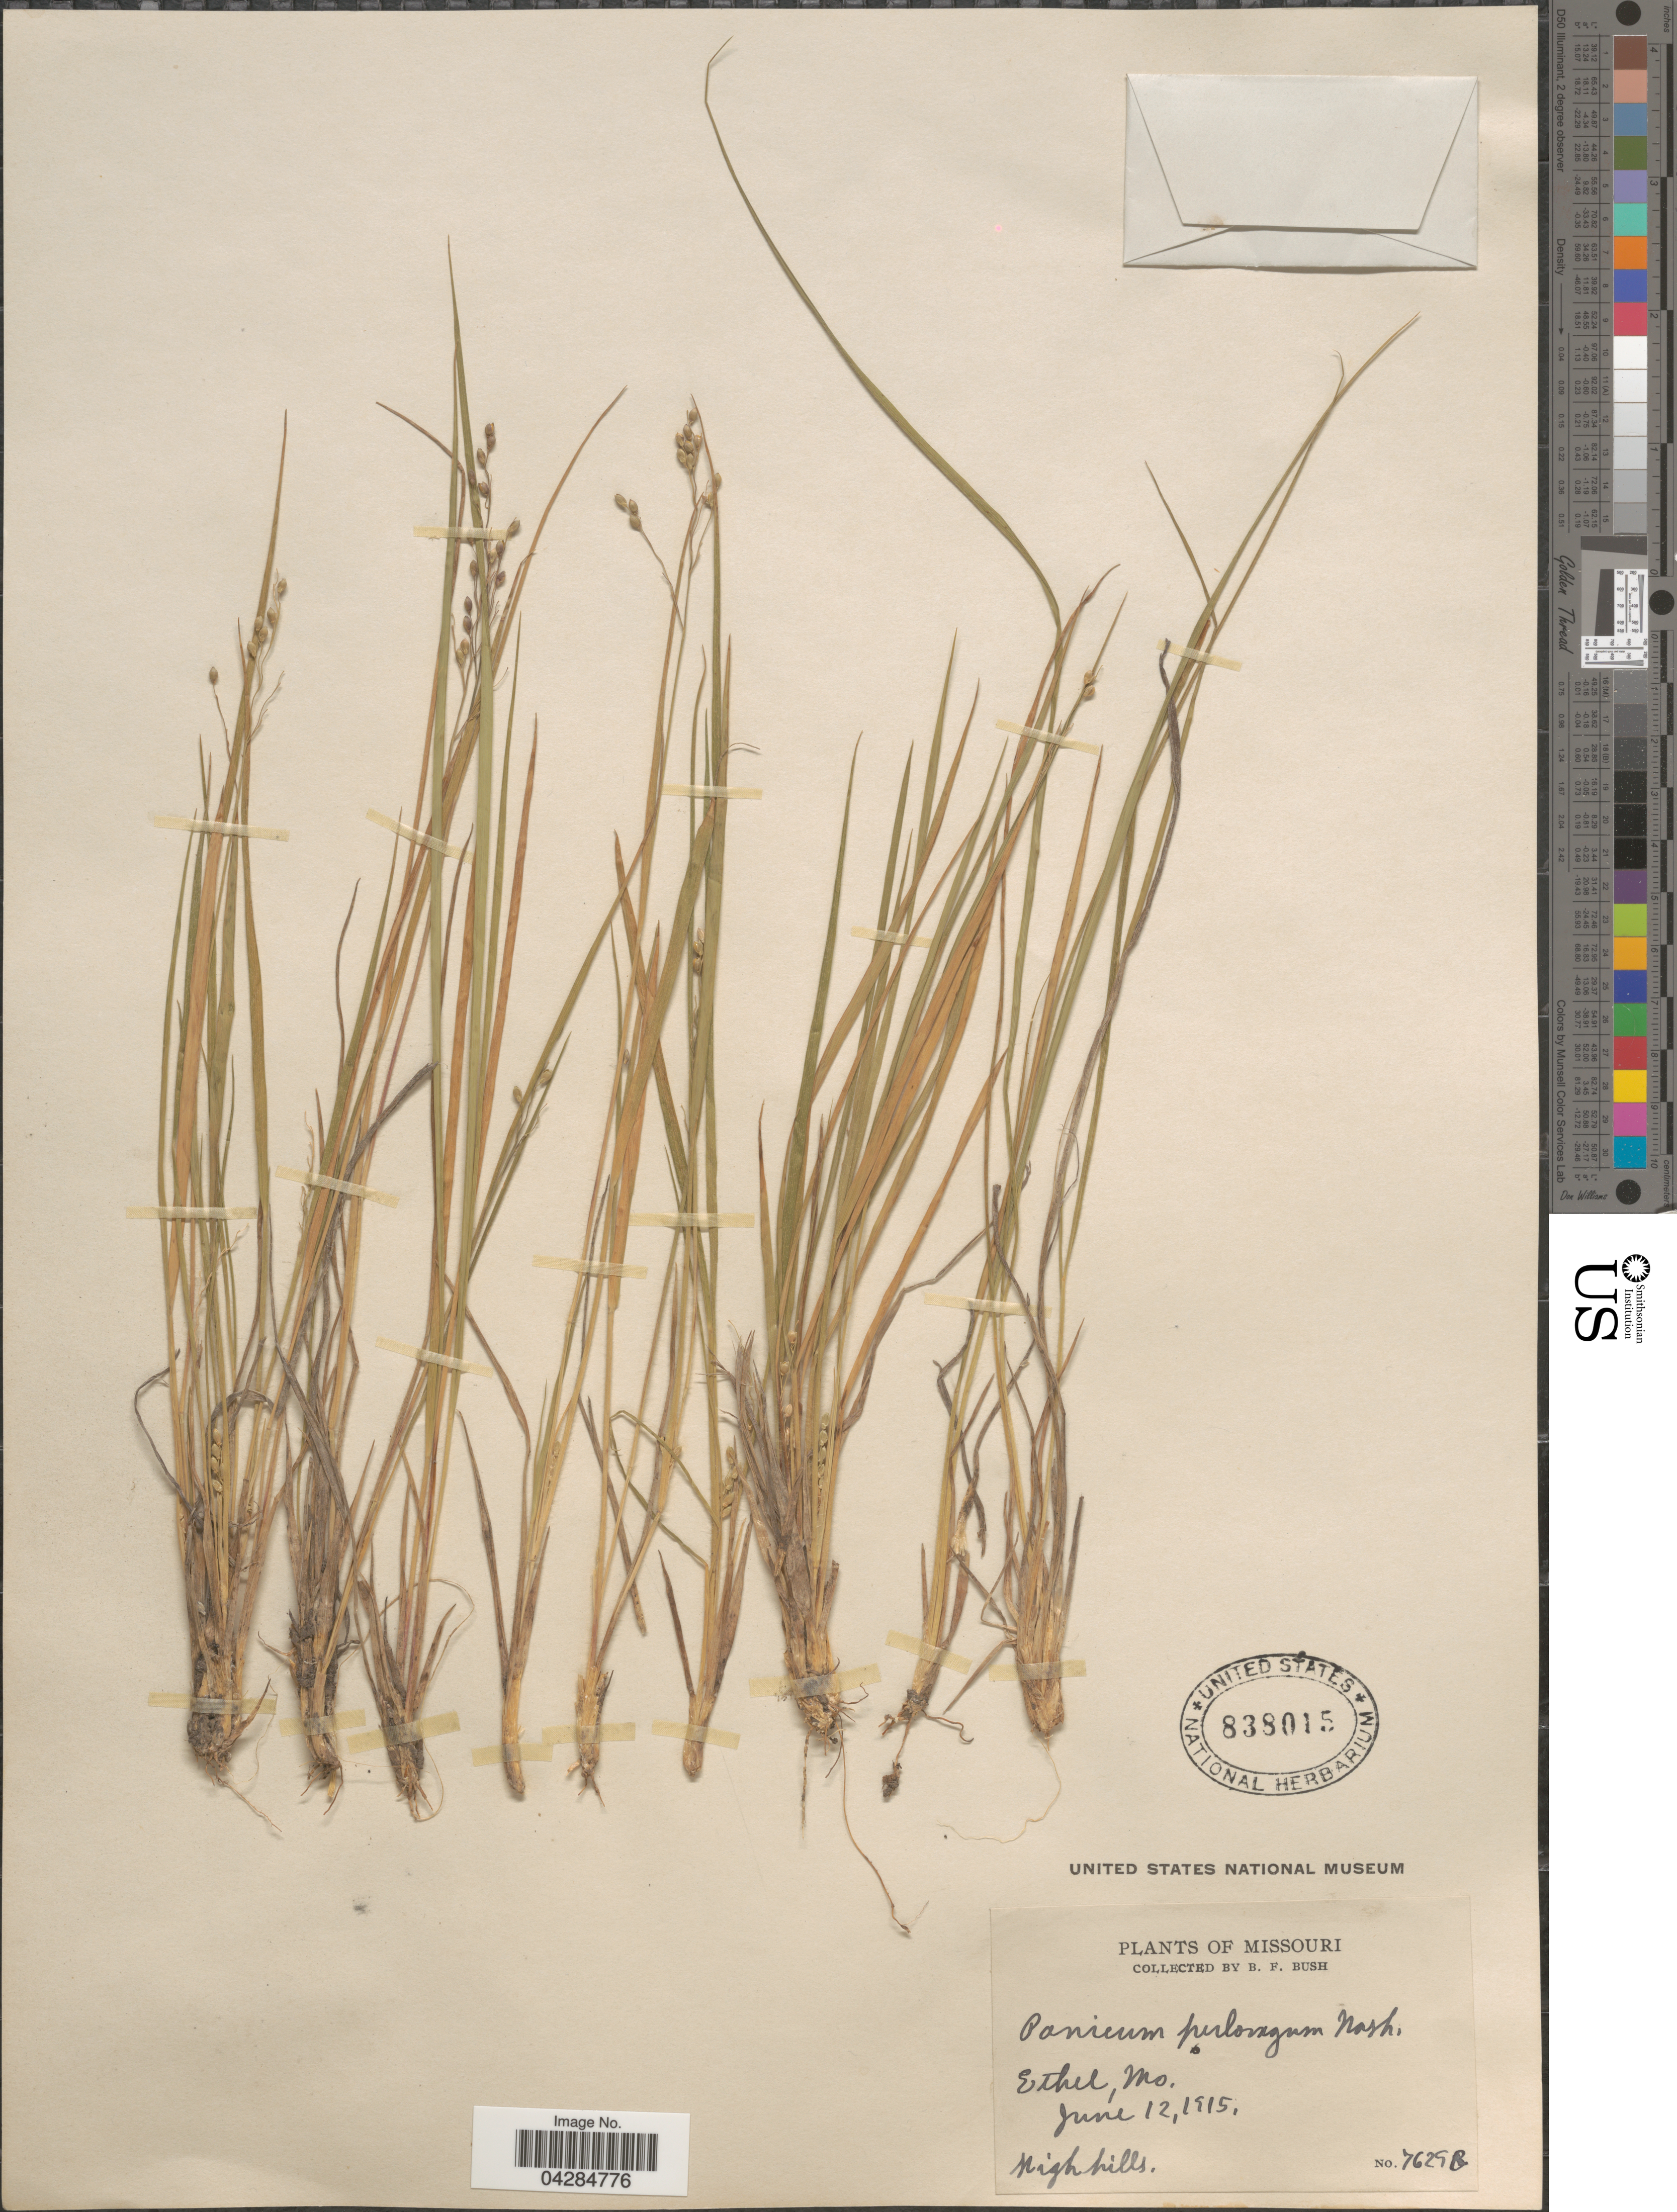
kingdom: Plantae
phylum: Tracheophyta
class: Liliopsida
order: Poales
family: Poaceae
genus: Dichanthelium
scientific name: Dichanthelium perlongum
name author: (Nash) Freckmann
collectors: B. F. Bush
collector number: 7629!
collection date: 1915-06-12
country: United States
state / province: Missouri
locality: Ethel.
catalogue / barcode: US 838015